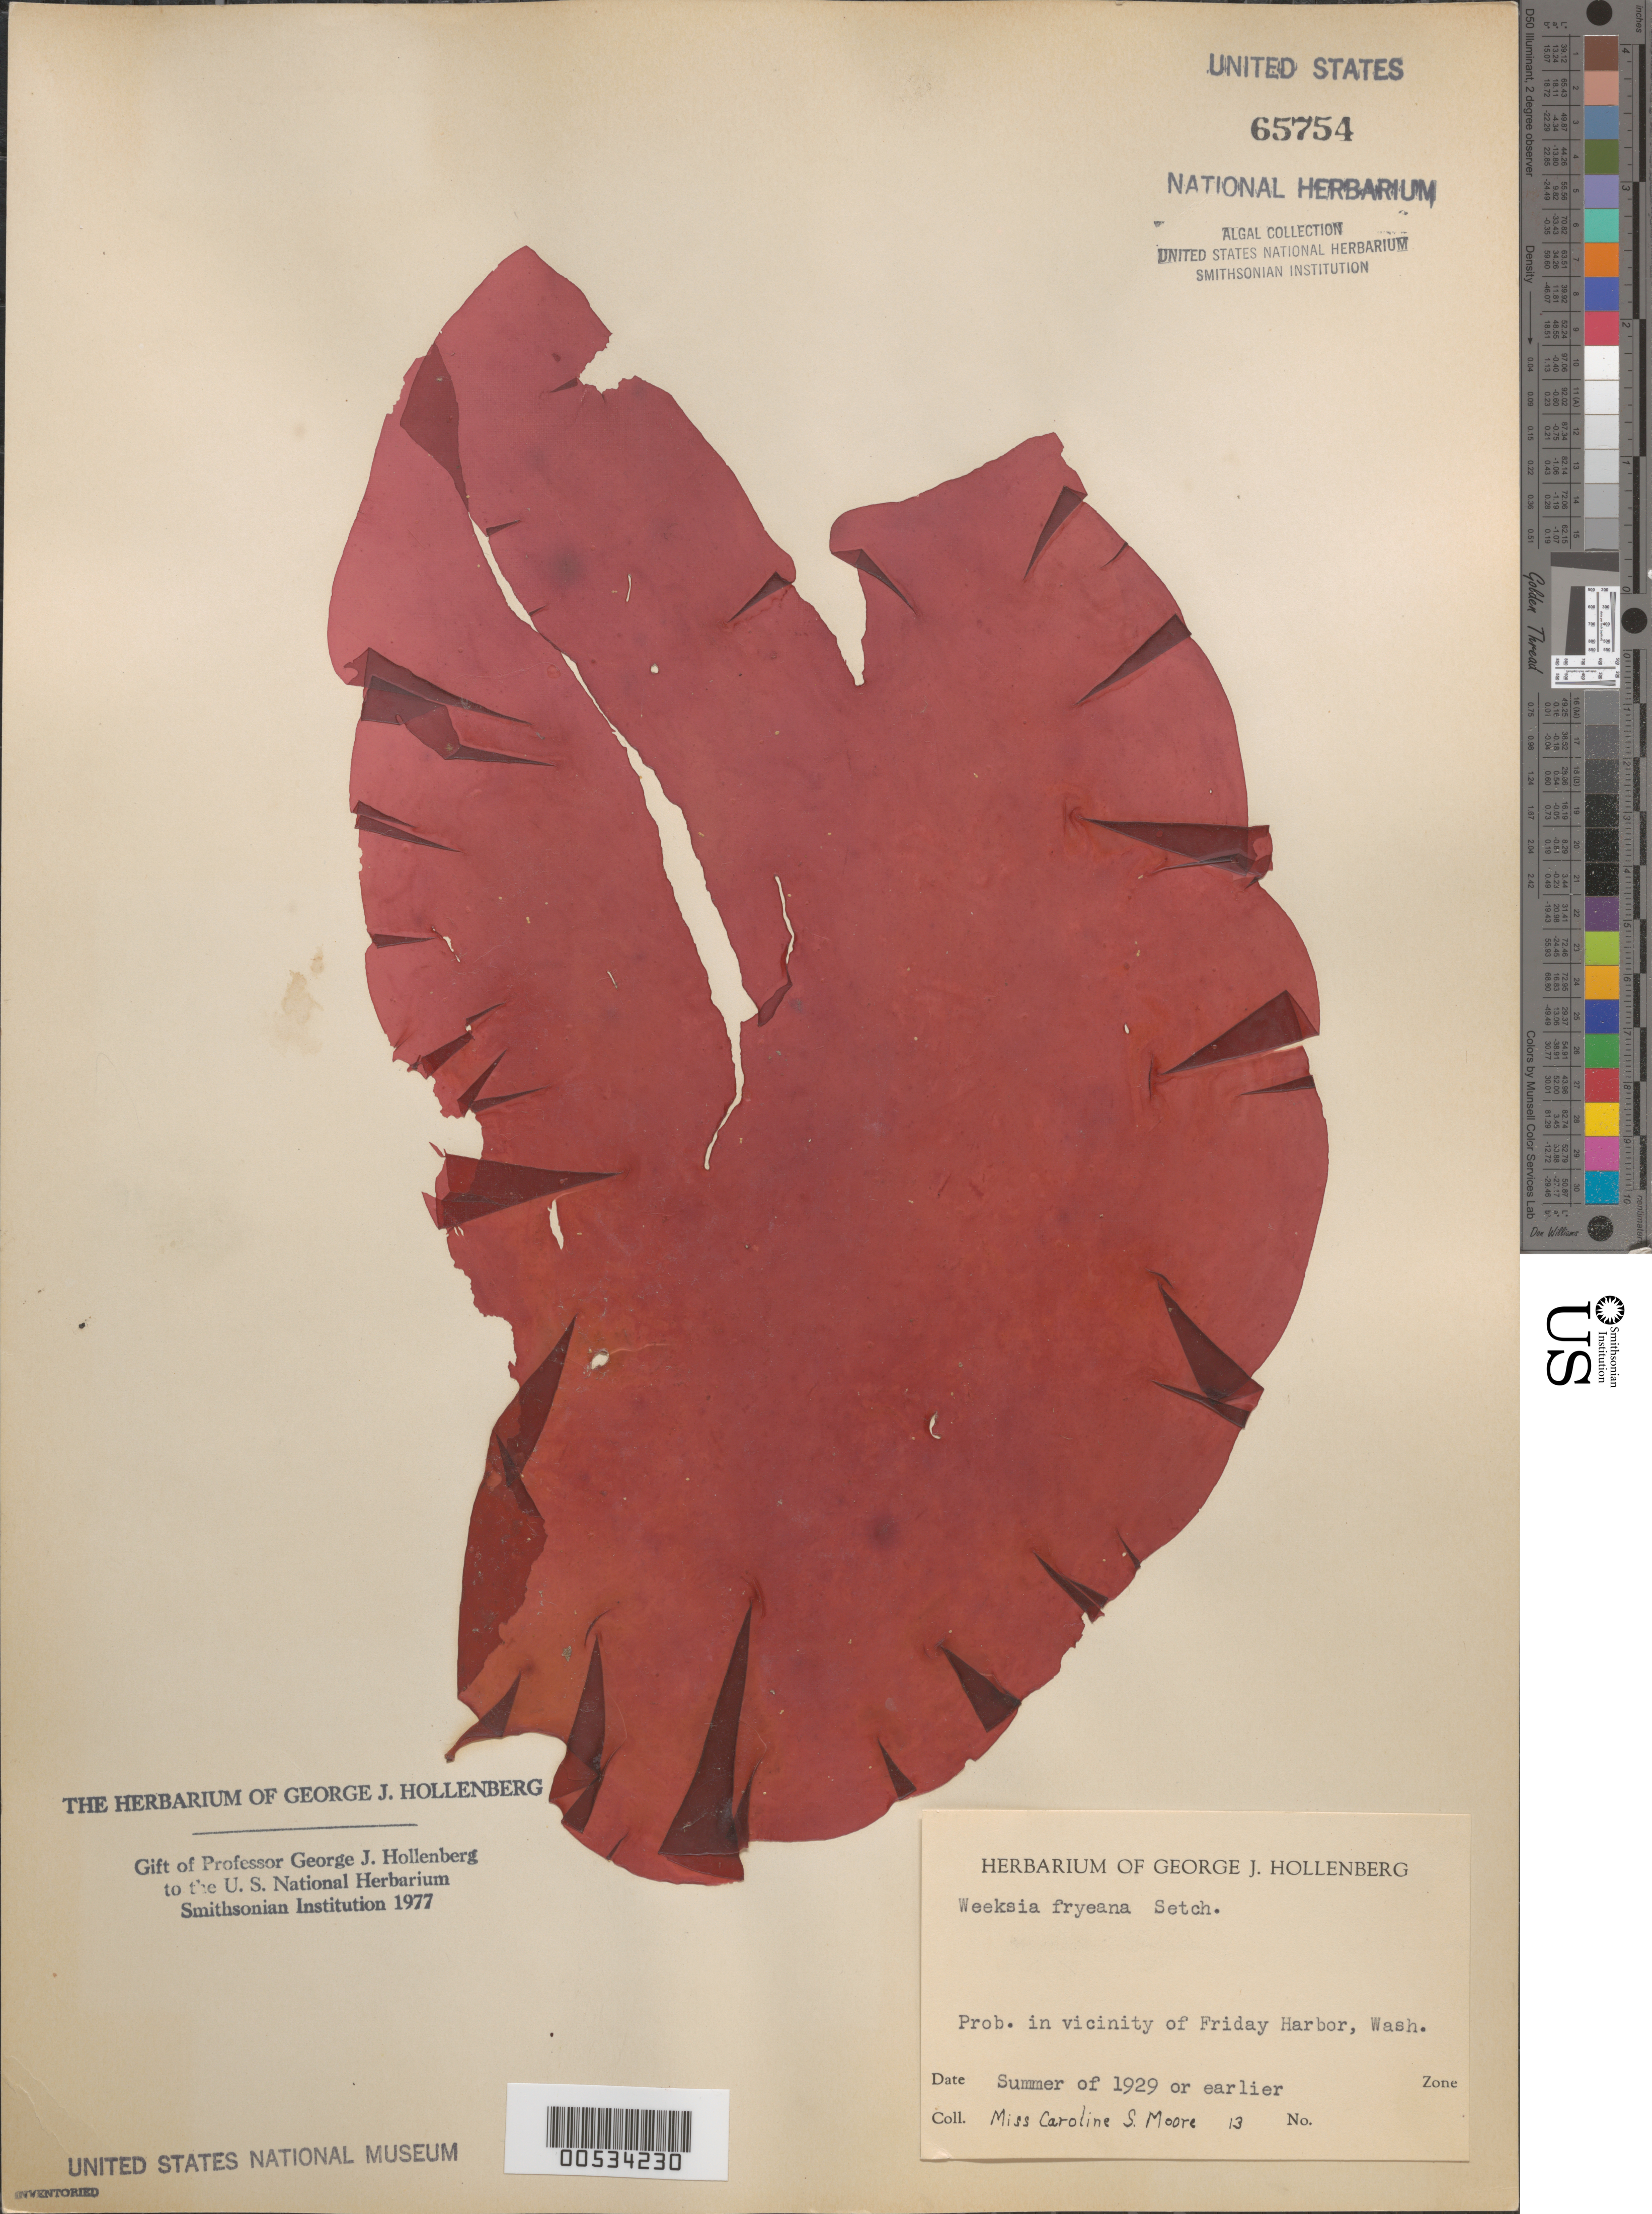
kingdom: Plantae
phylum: Rhodophyta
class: Florideophyceae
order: Gigartinales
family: Dumontiaceae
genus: Weeksia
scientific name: Weeksia coccinea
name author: (Harv.) S.C. Lindstrom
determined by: Algae name updating Project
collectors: C. Moore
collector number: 13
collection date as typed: Sum 1929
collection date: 1929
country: United States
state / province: Washington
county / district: San Juan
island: San Juan Island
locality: Probably Friday Harbor area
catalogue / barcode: US 65754